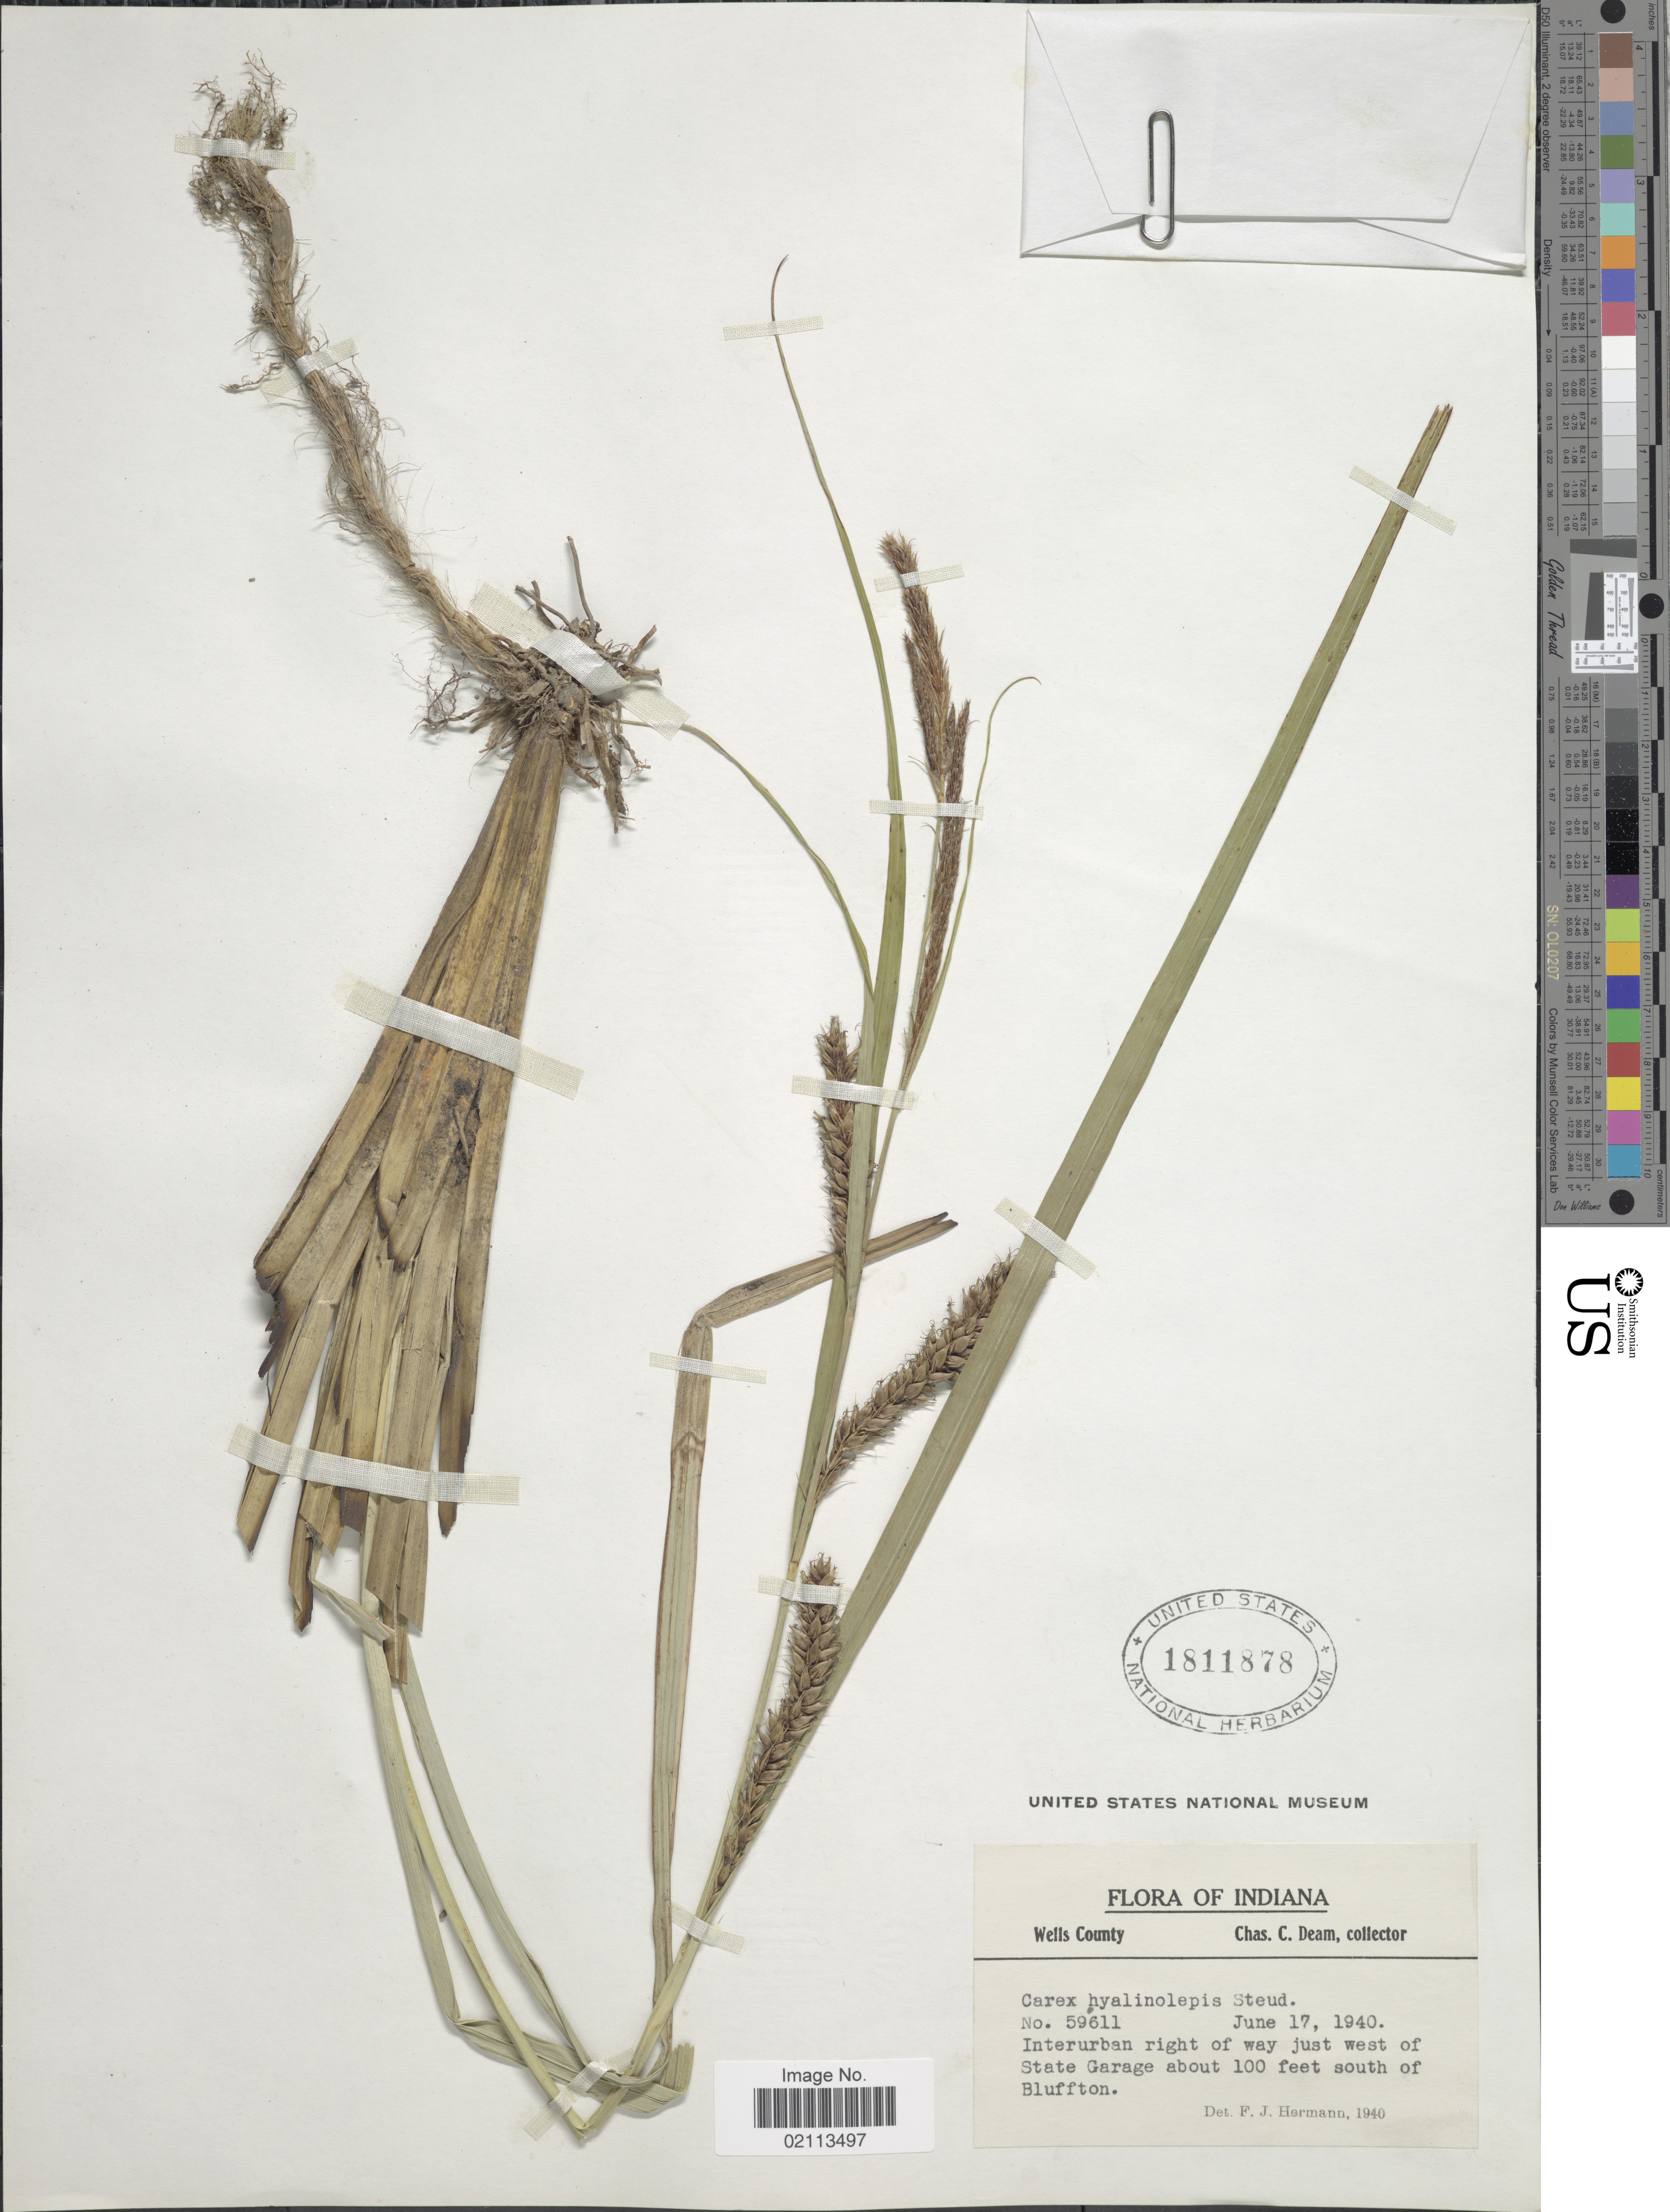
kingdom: Plantae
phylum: Tracheophyta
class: Liliopsida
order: Poales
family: Cyperaceae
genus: Carex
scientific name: Carex hyalinolepis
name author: Steud.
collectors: C. Deam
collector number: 59611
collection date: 1940-06-17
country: United States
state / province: Indiana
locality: Wells County, Interurban right of way just west of State Garage about 100 feet south of Bluffton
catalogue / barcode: US 1811878